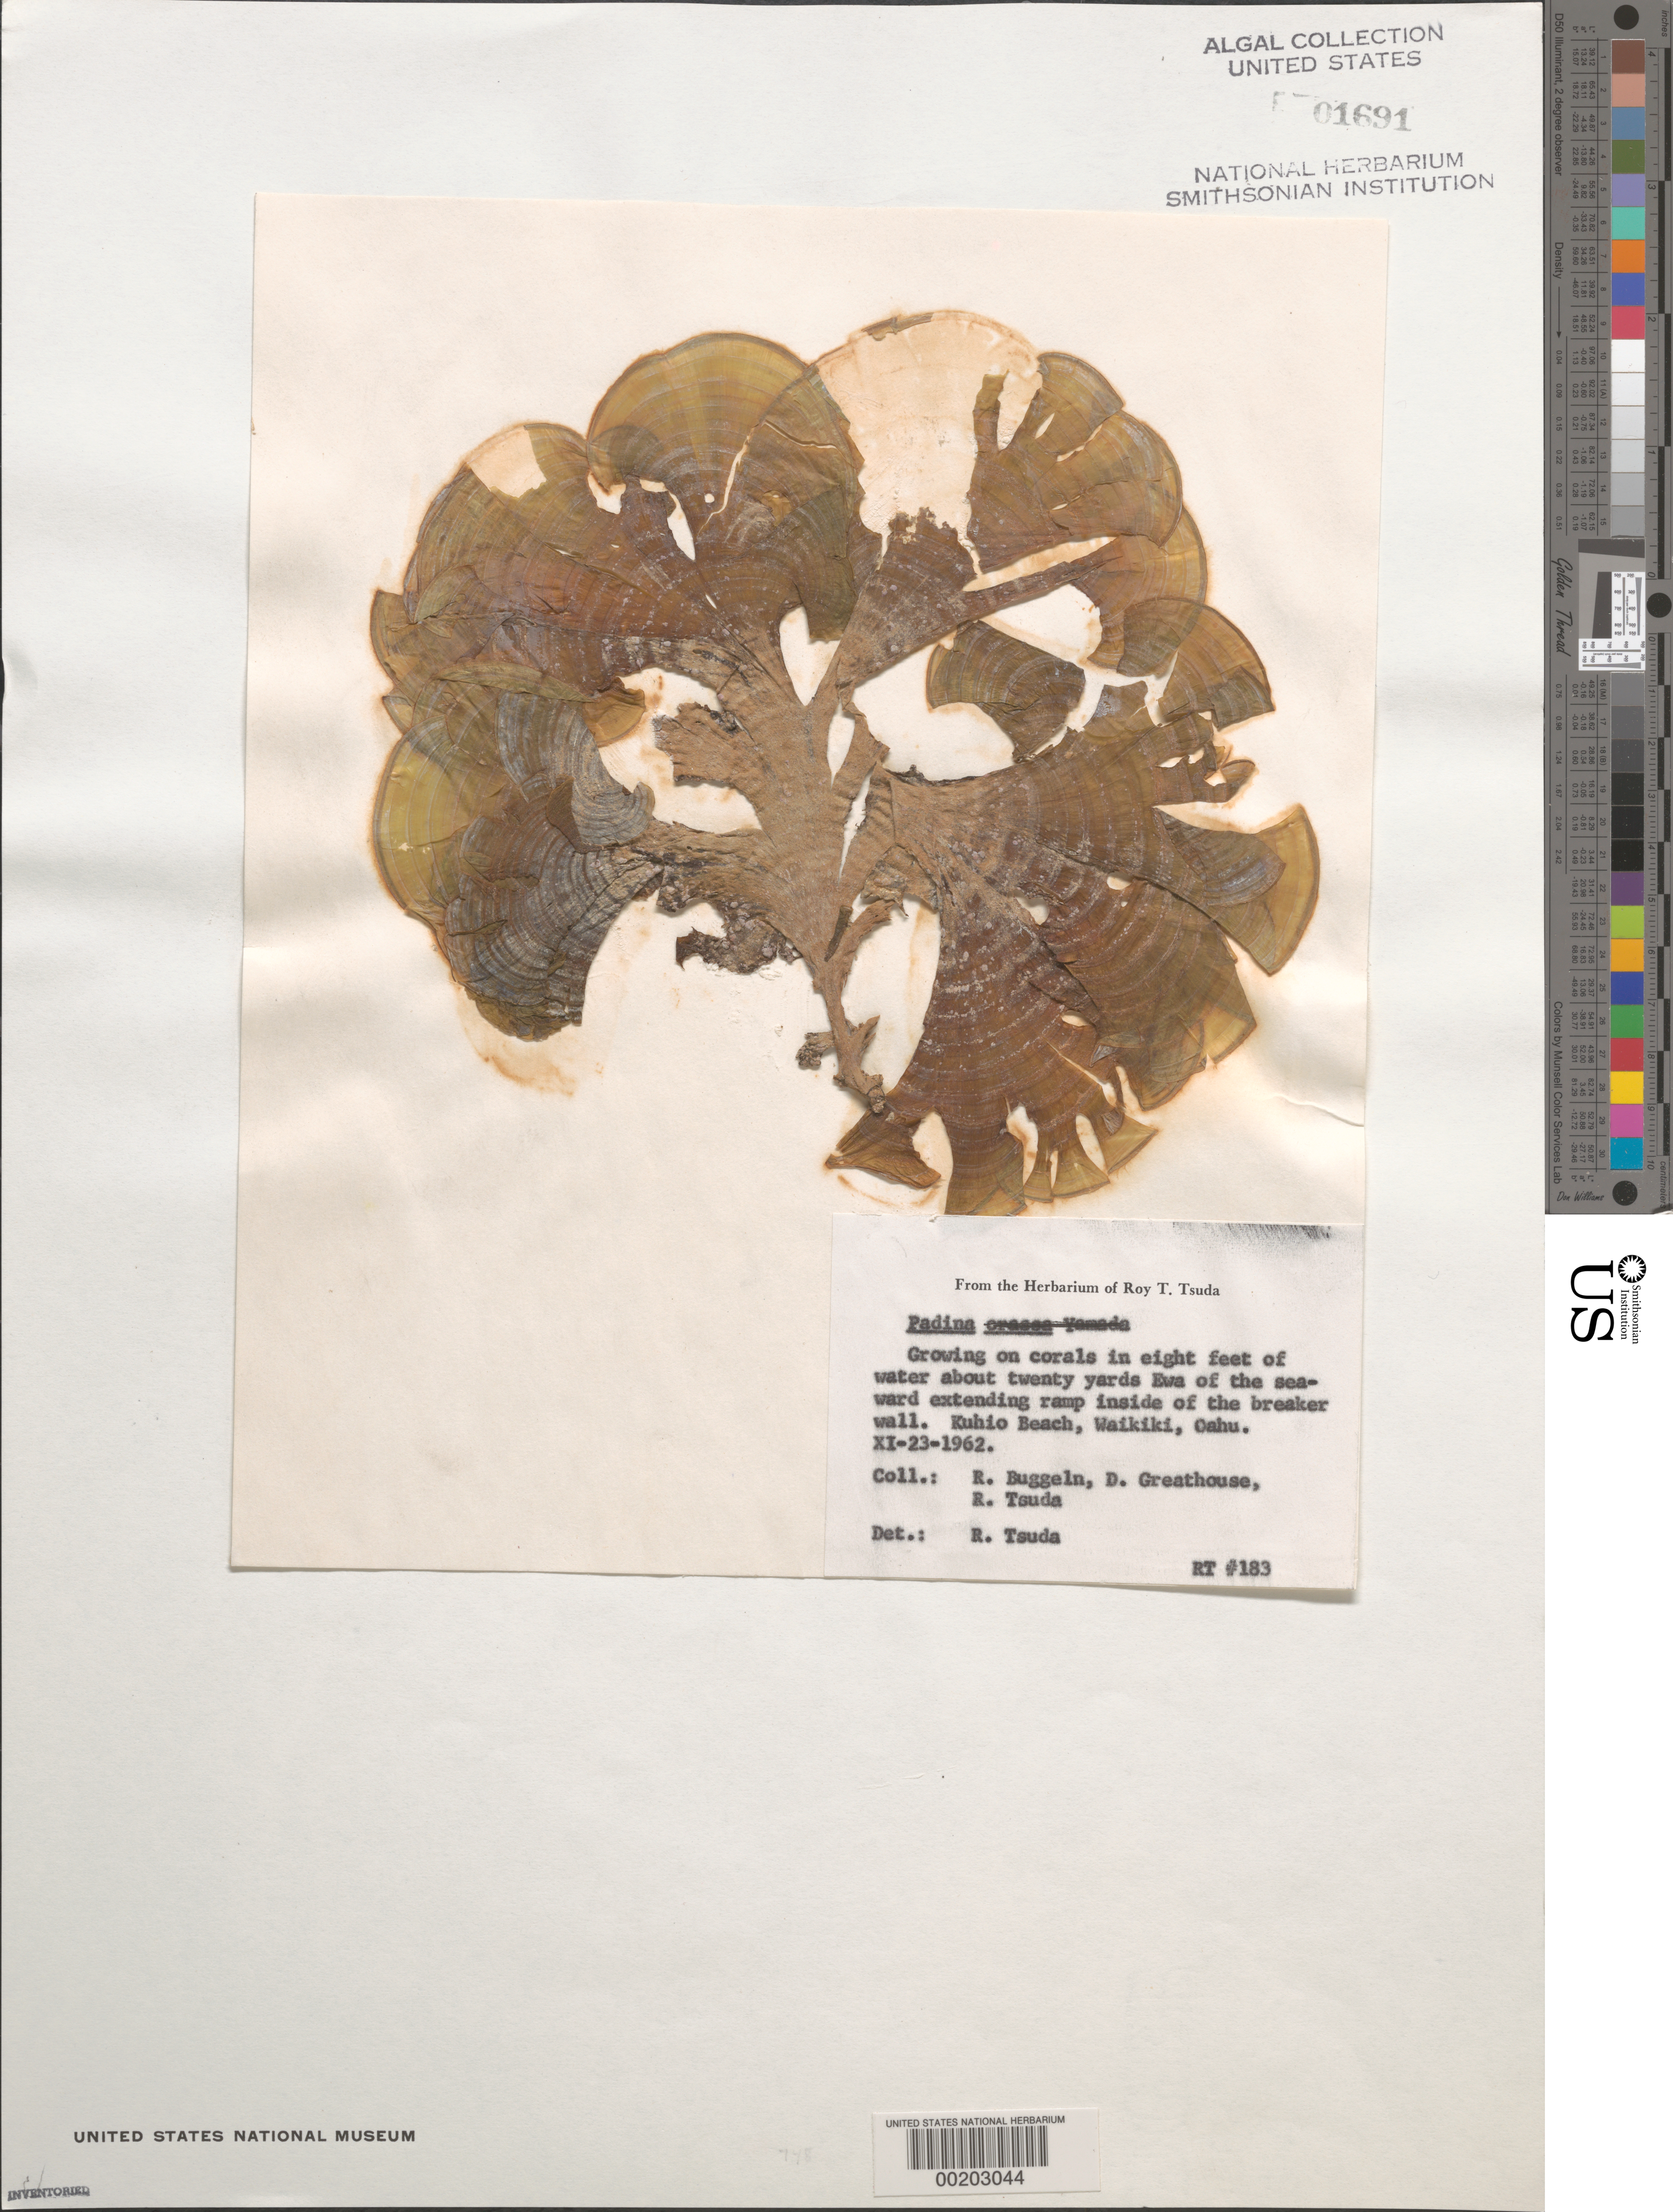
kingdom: Chromista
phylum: Ochrophyta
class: Phaeophyceae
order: Dictyotales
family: Dictyotaceae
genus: Padina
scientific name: Padina gymnospora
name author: (Kütz.) O.G. Sond.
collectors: R. Buggeln, D. Greathouse & R. Tsuda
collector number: RT 183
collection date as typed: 23 Nov 1962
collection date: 1962-11-23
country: United States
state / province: Hawaii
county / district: Honolulu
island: Oahu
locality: Waikiki, Kuhio Beach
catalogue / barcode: US 1691